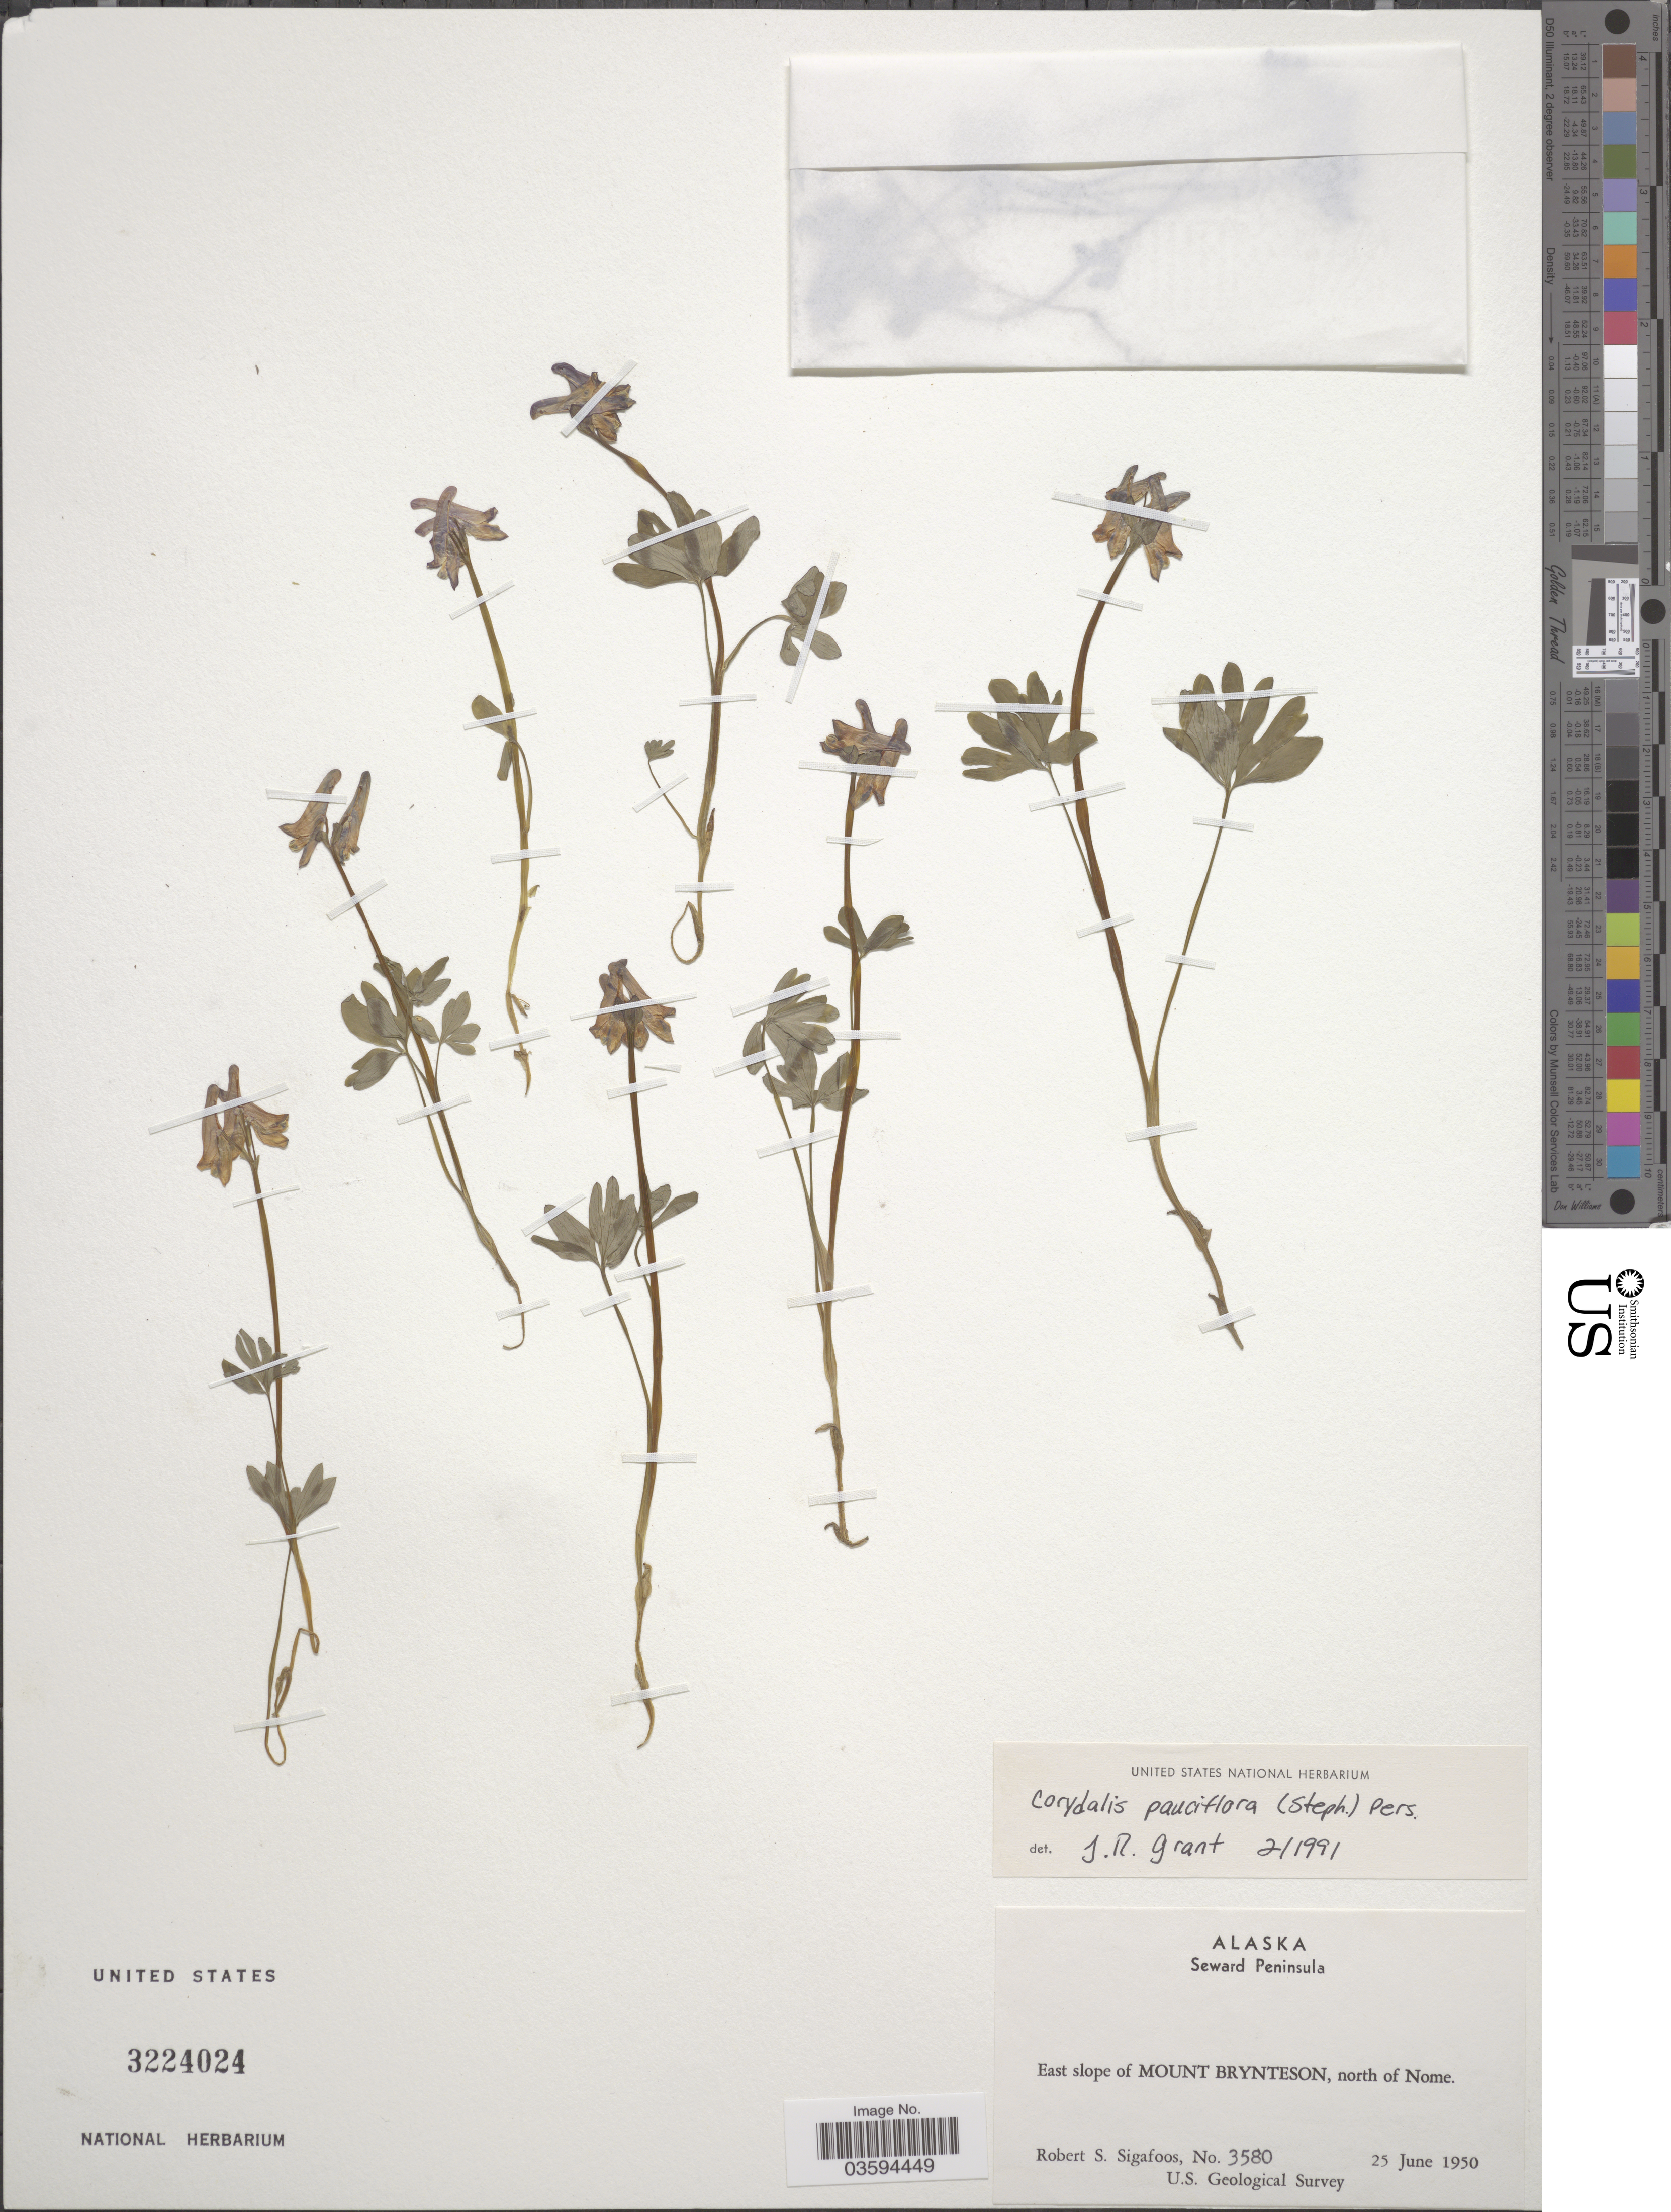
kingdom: Plantae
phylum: Tracheophyta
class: Magnoliopsida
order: Ranunculales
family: Papaveraceae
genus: Corydalis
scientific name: Corydalis pauciflora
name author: (Stephan) Pers.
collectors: R. Sigafoos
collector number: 3580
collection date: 1950-06-25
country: United States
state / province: Alaska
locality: Seward Peninsula. East slope of Mount Brynteson, north of Nome.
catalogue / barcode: US 3224024